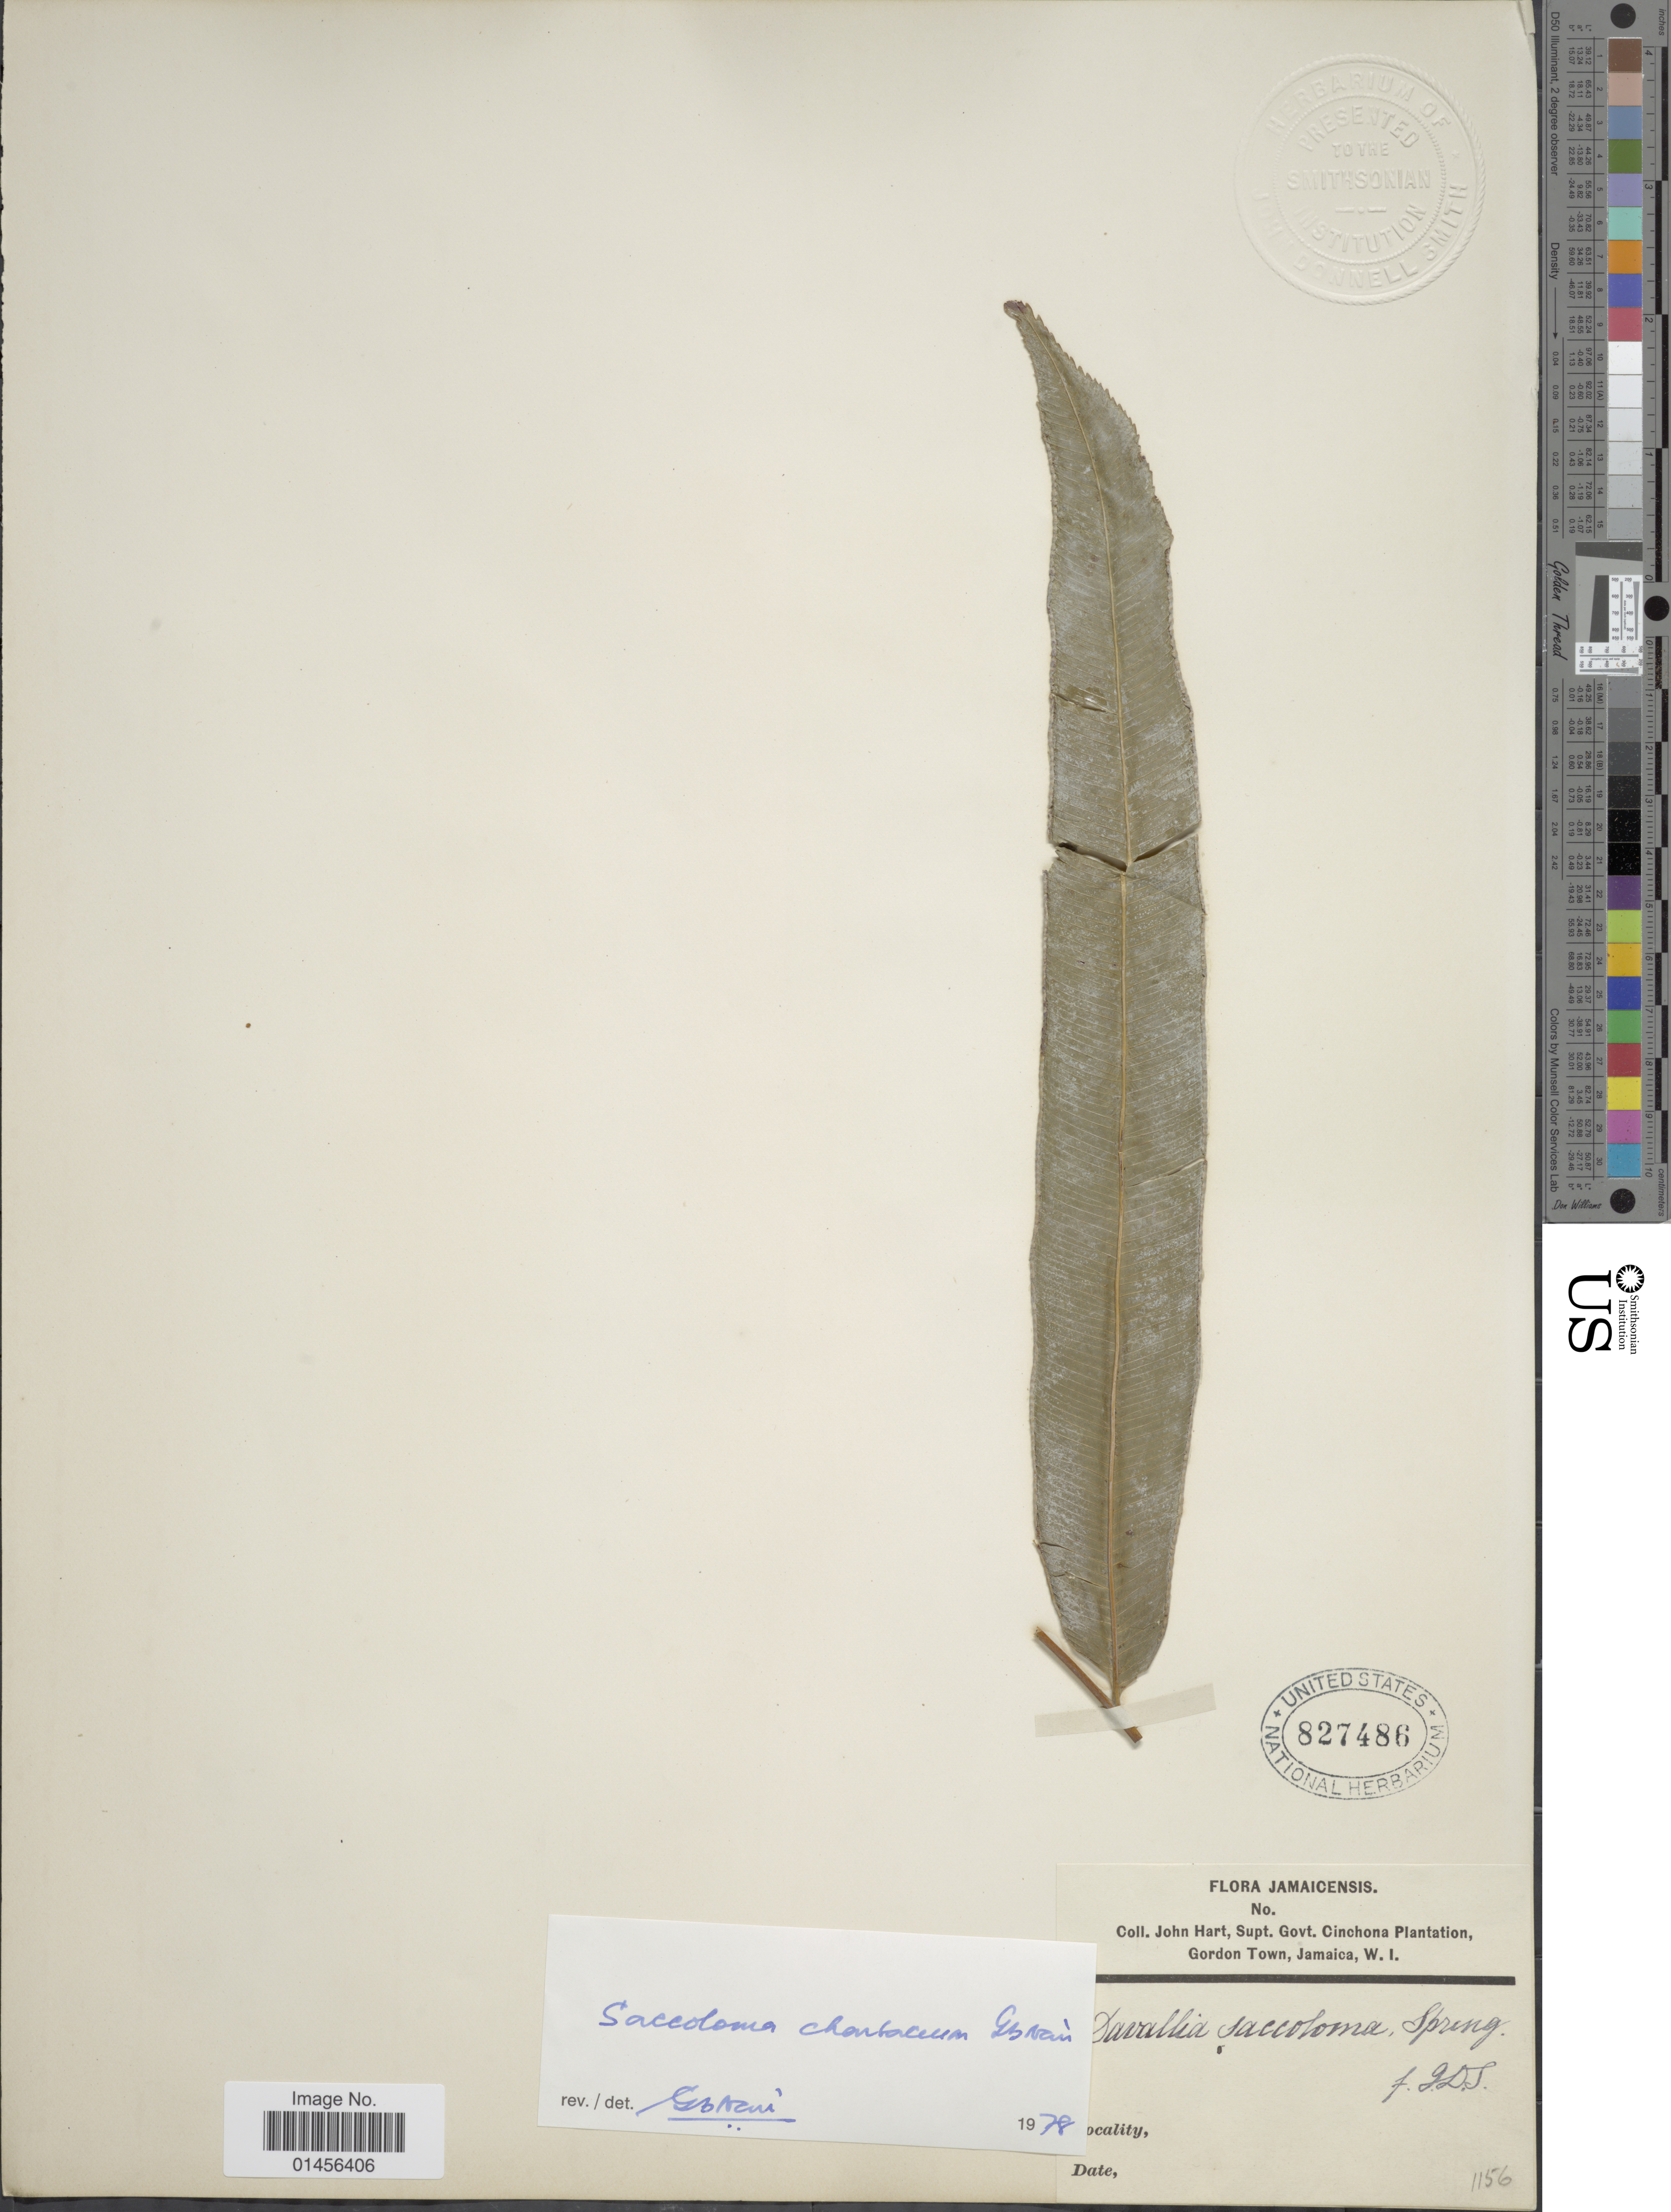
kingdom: Plantae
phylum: Tracheophyta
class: Polypodiopsida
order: Polypodiales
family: Saccolomataceae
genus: Saccoloma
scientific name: Saccoloma elegans subsp. chartaceum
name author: Cremers & K.U. Kramer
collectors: J. H. Hart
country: Jamaica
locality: Gordon Town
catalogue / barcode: US 827486